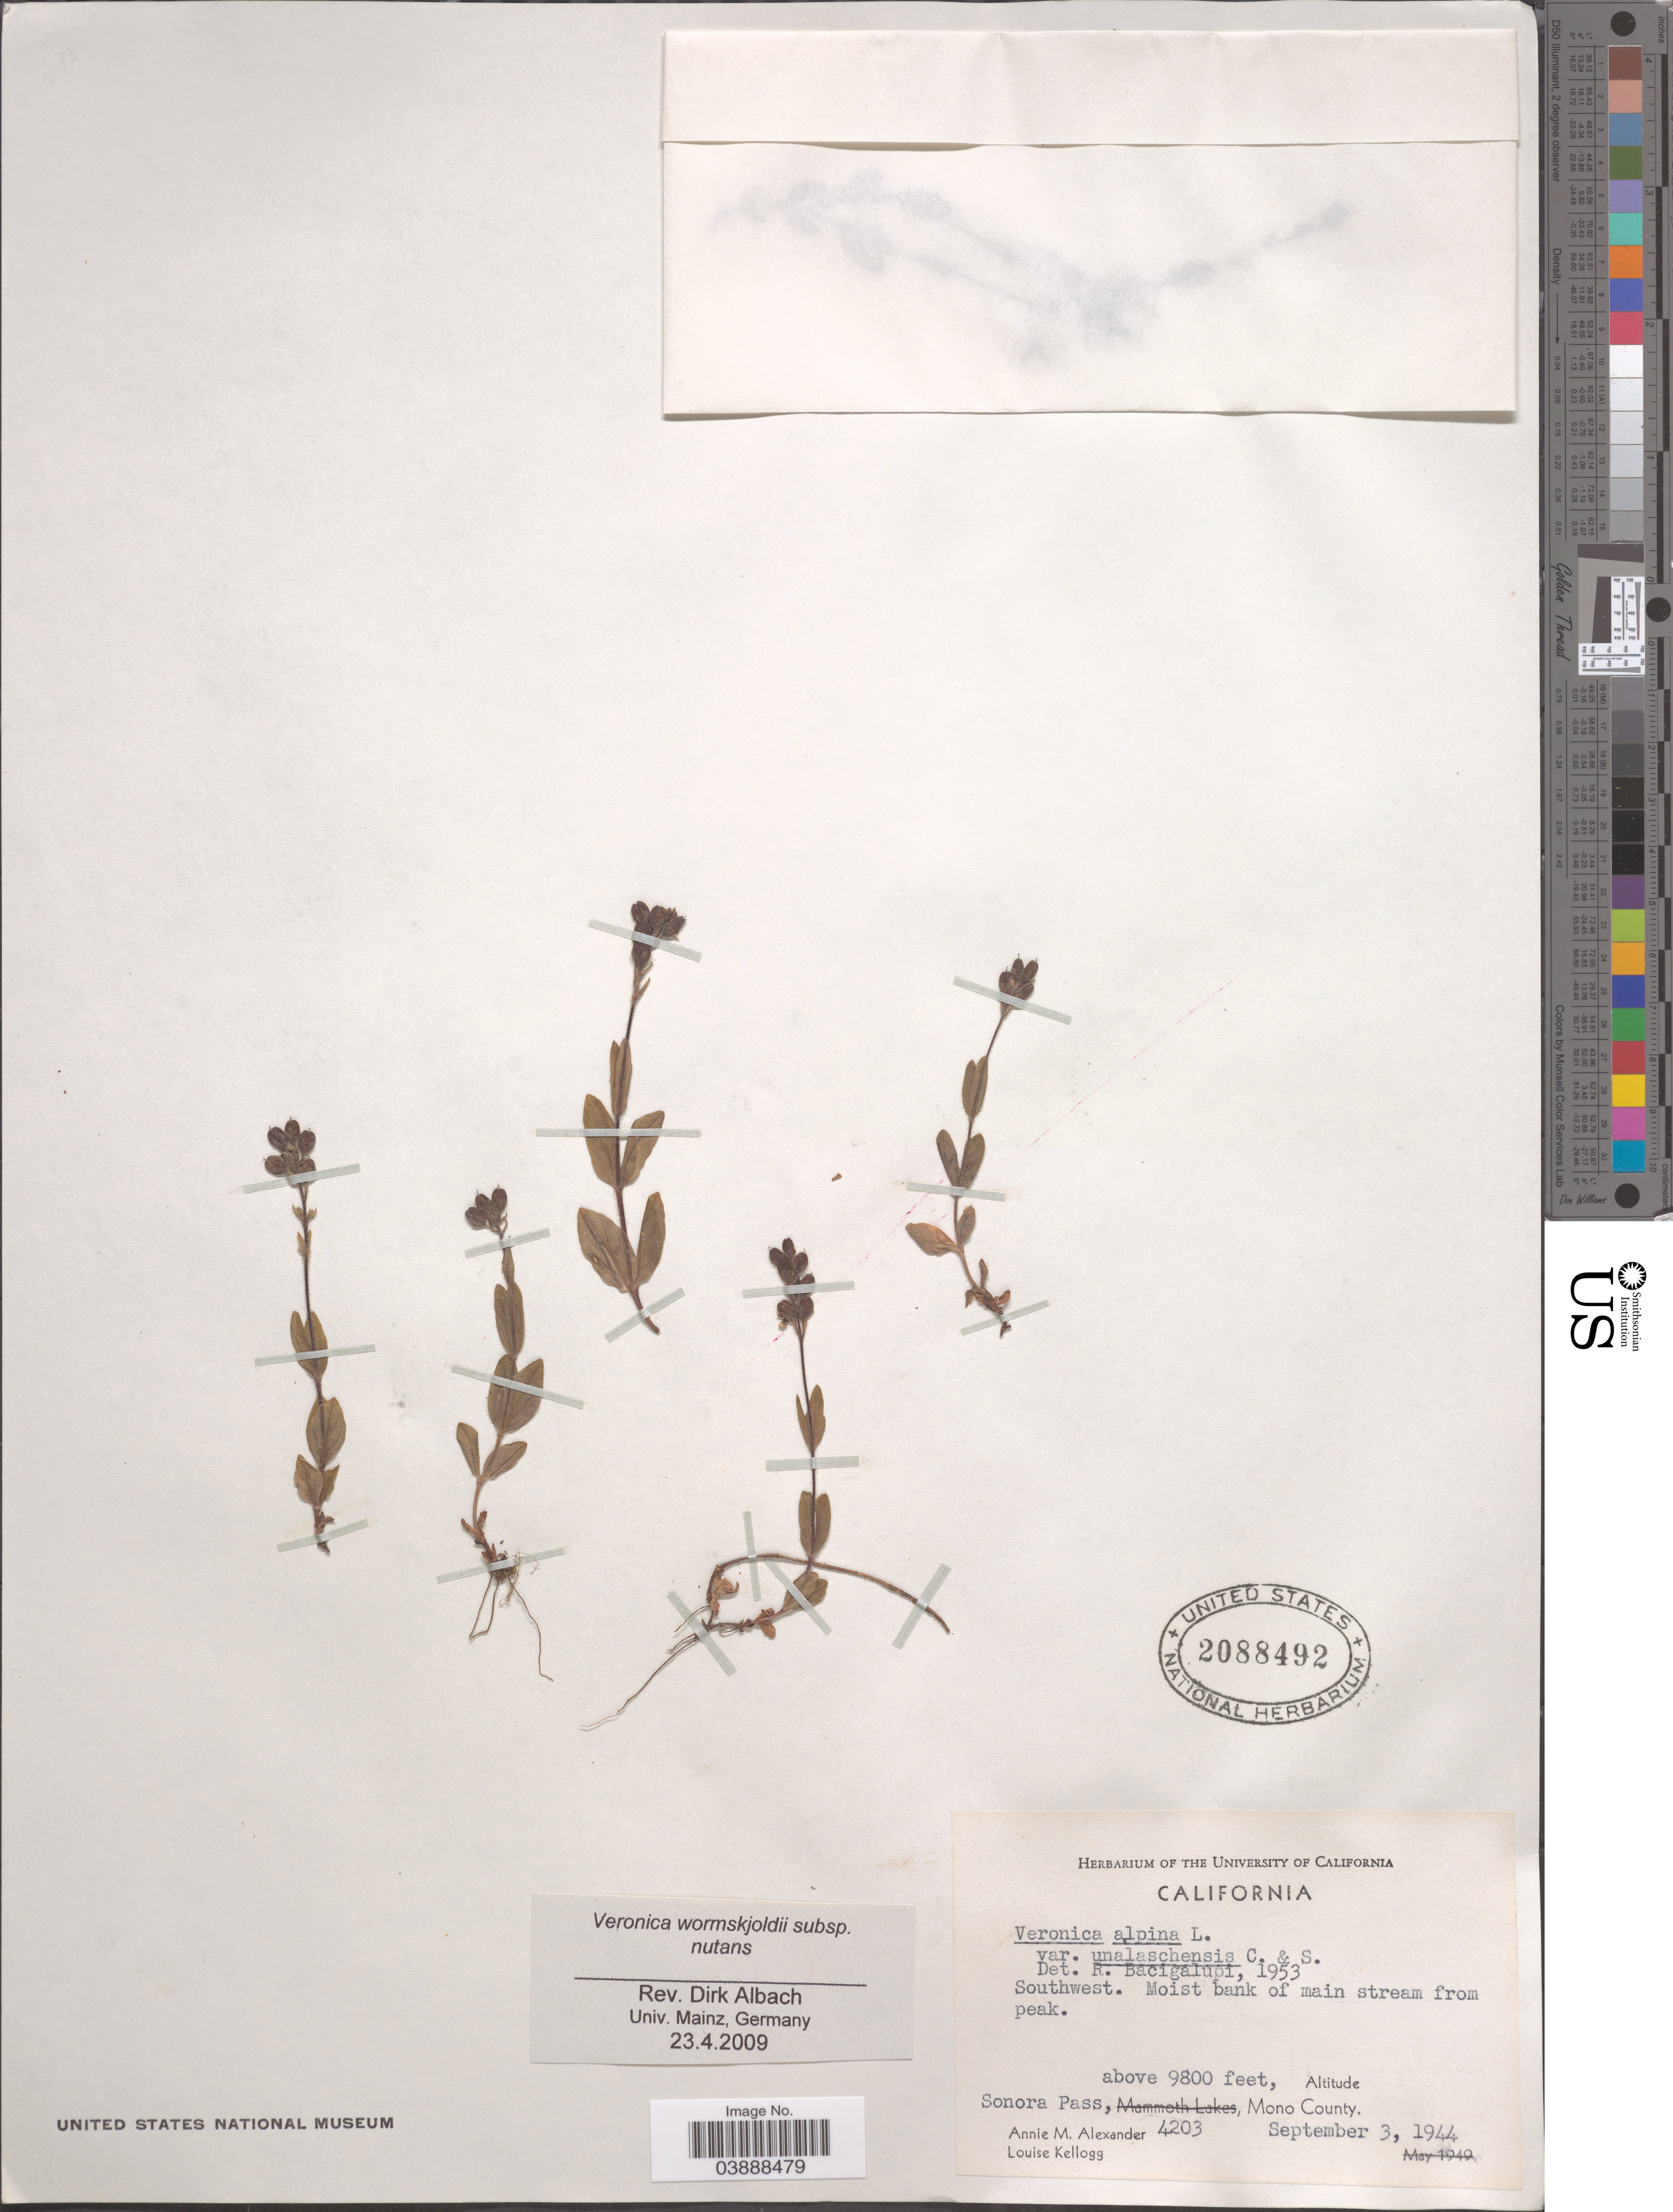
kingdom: Plantae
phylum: Tracheophyta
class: Magnoliopsida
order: Lamiales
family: Plantaginaceae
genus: Veronica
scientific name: Veronica wormskjoldii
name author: Roem. & Schult.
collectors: A. M. Alexander & L. Kellogg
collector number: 4203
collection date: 1944-09-03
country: United States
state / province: California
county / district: Mono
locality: Southwest. Sonora Pass, Mono County.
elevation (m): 2987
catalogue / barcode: US 2088492